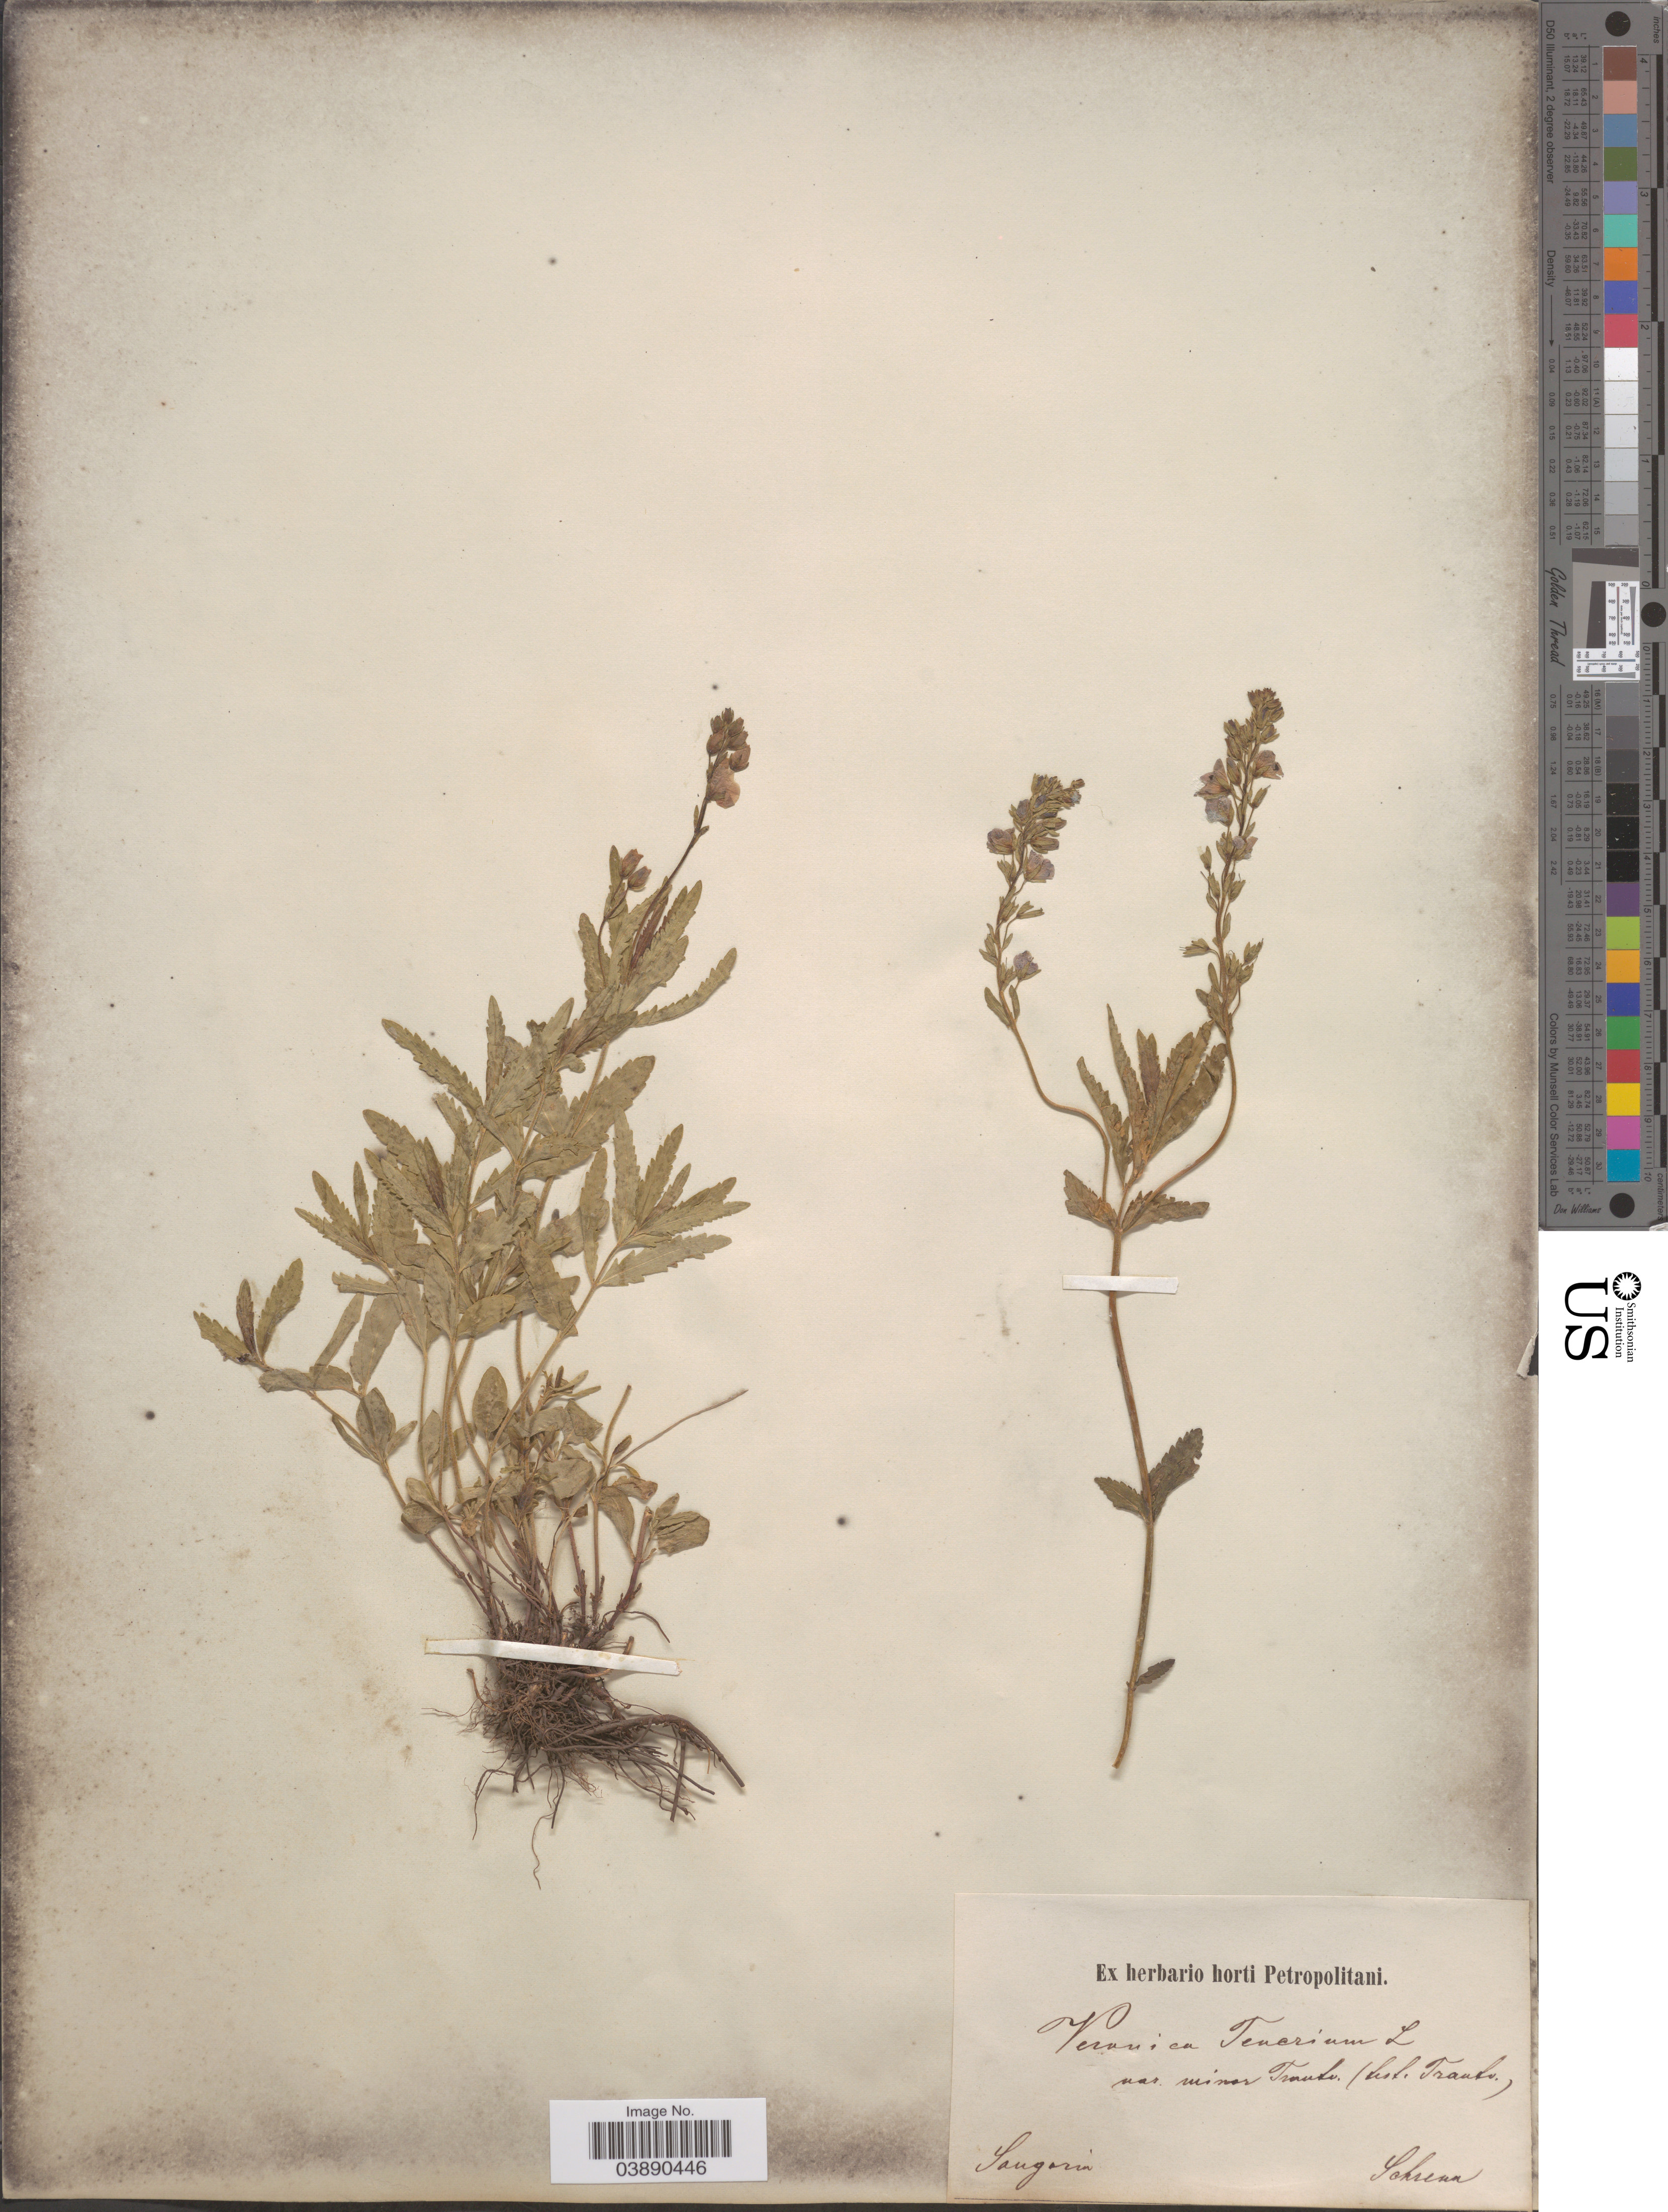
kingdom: Plantae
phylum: Tracheophyta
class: Magnoliopsida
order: Lamiales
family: Plantaginaceae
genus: Veronica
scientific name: Veronica teucrium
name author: L.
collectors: A.G. Schrenk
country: Kazakhstan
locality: Songaria.